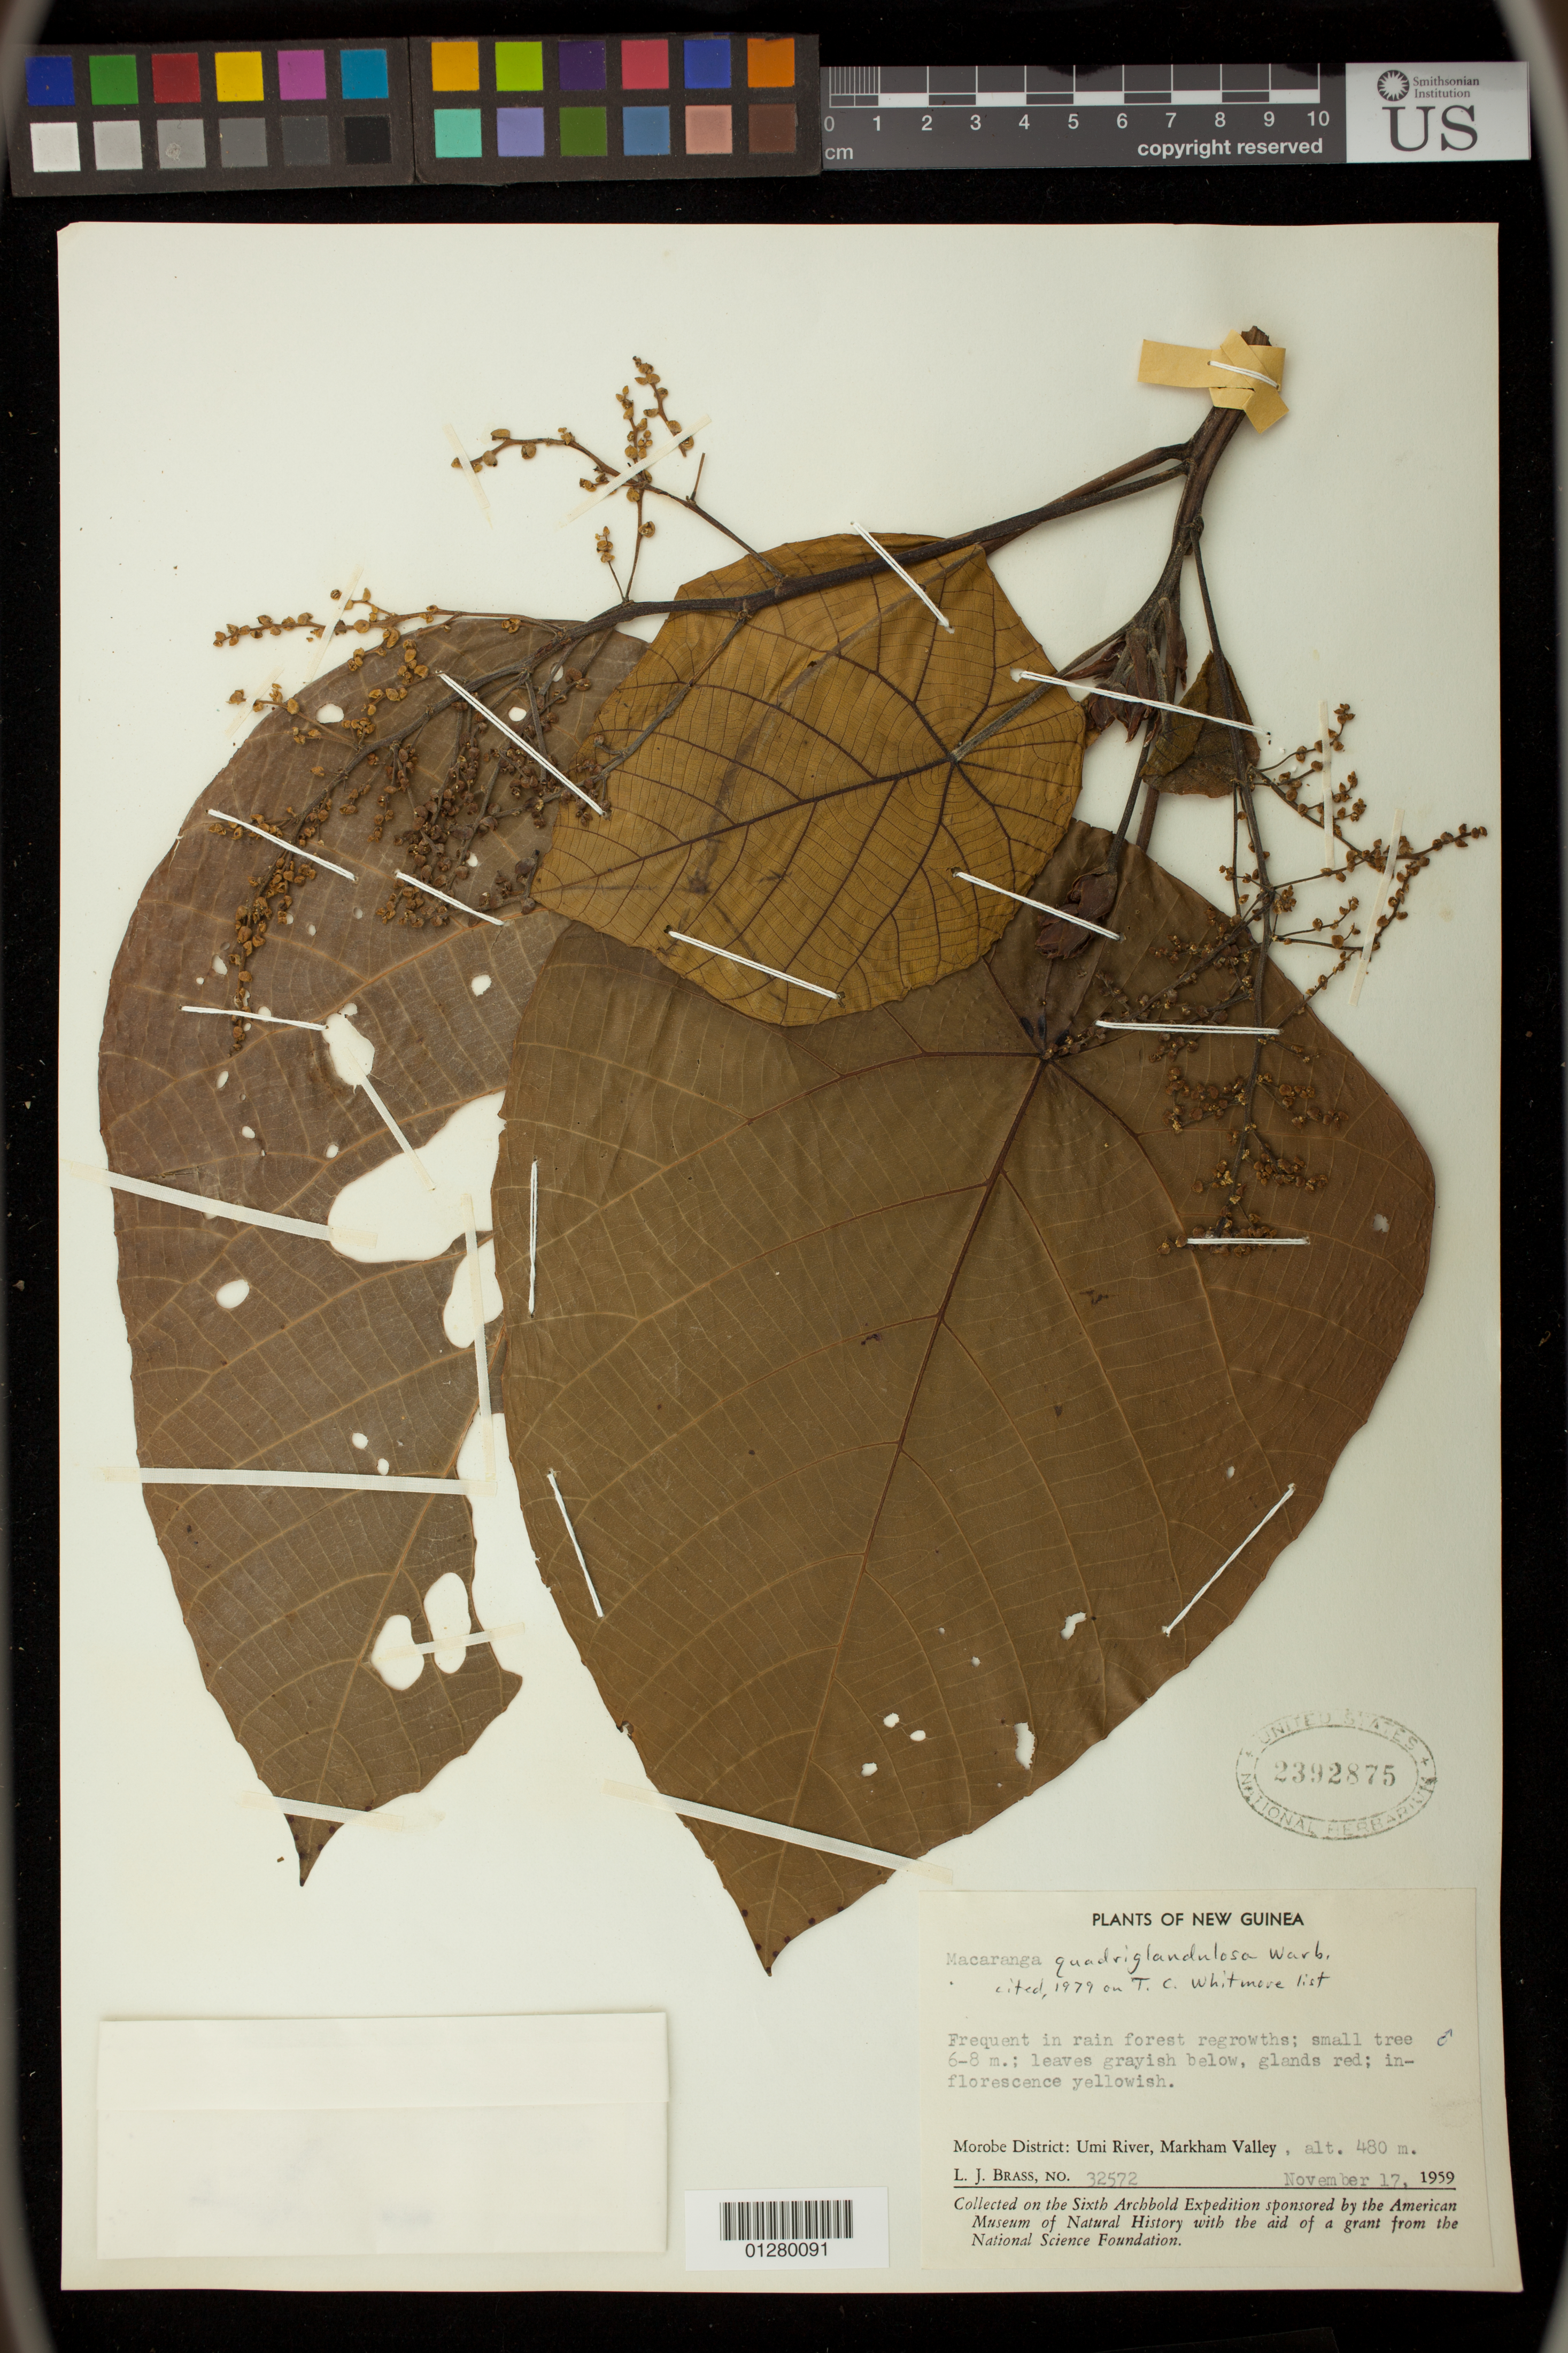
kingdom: Plantae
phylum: Tracheophyta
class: Magnoliopsida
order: Malpighiales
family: Euphorbiaceae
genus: Macaranga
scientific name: Macaranga quadriglandulosa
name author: Warb.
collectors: L. J. Brass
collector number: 32572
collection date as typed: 17 Nov 1959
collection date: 1959-11-17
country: Papua New Guinea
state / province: Morobe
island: New Guinea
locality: Umi river, markham valley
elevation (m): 480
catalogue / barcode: US 2392875